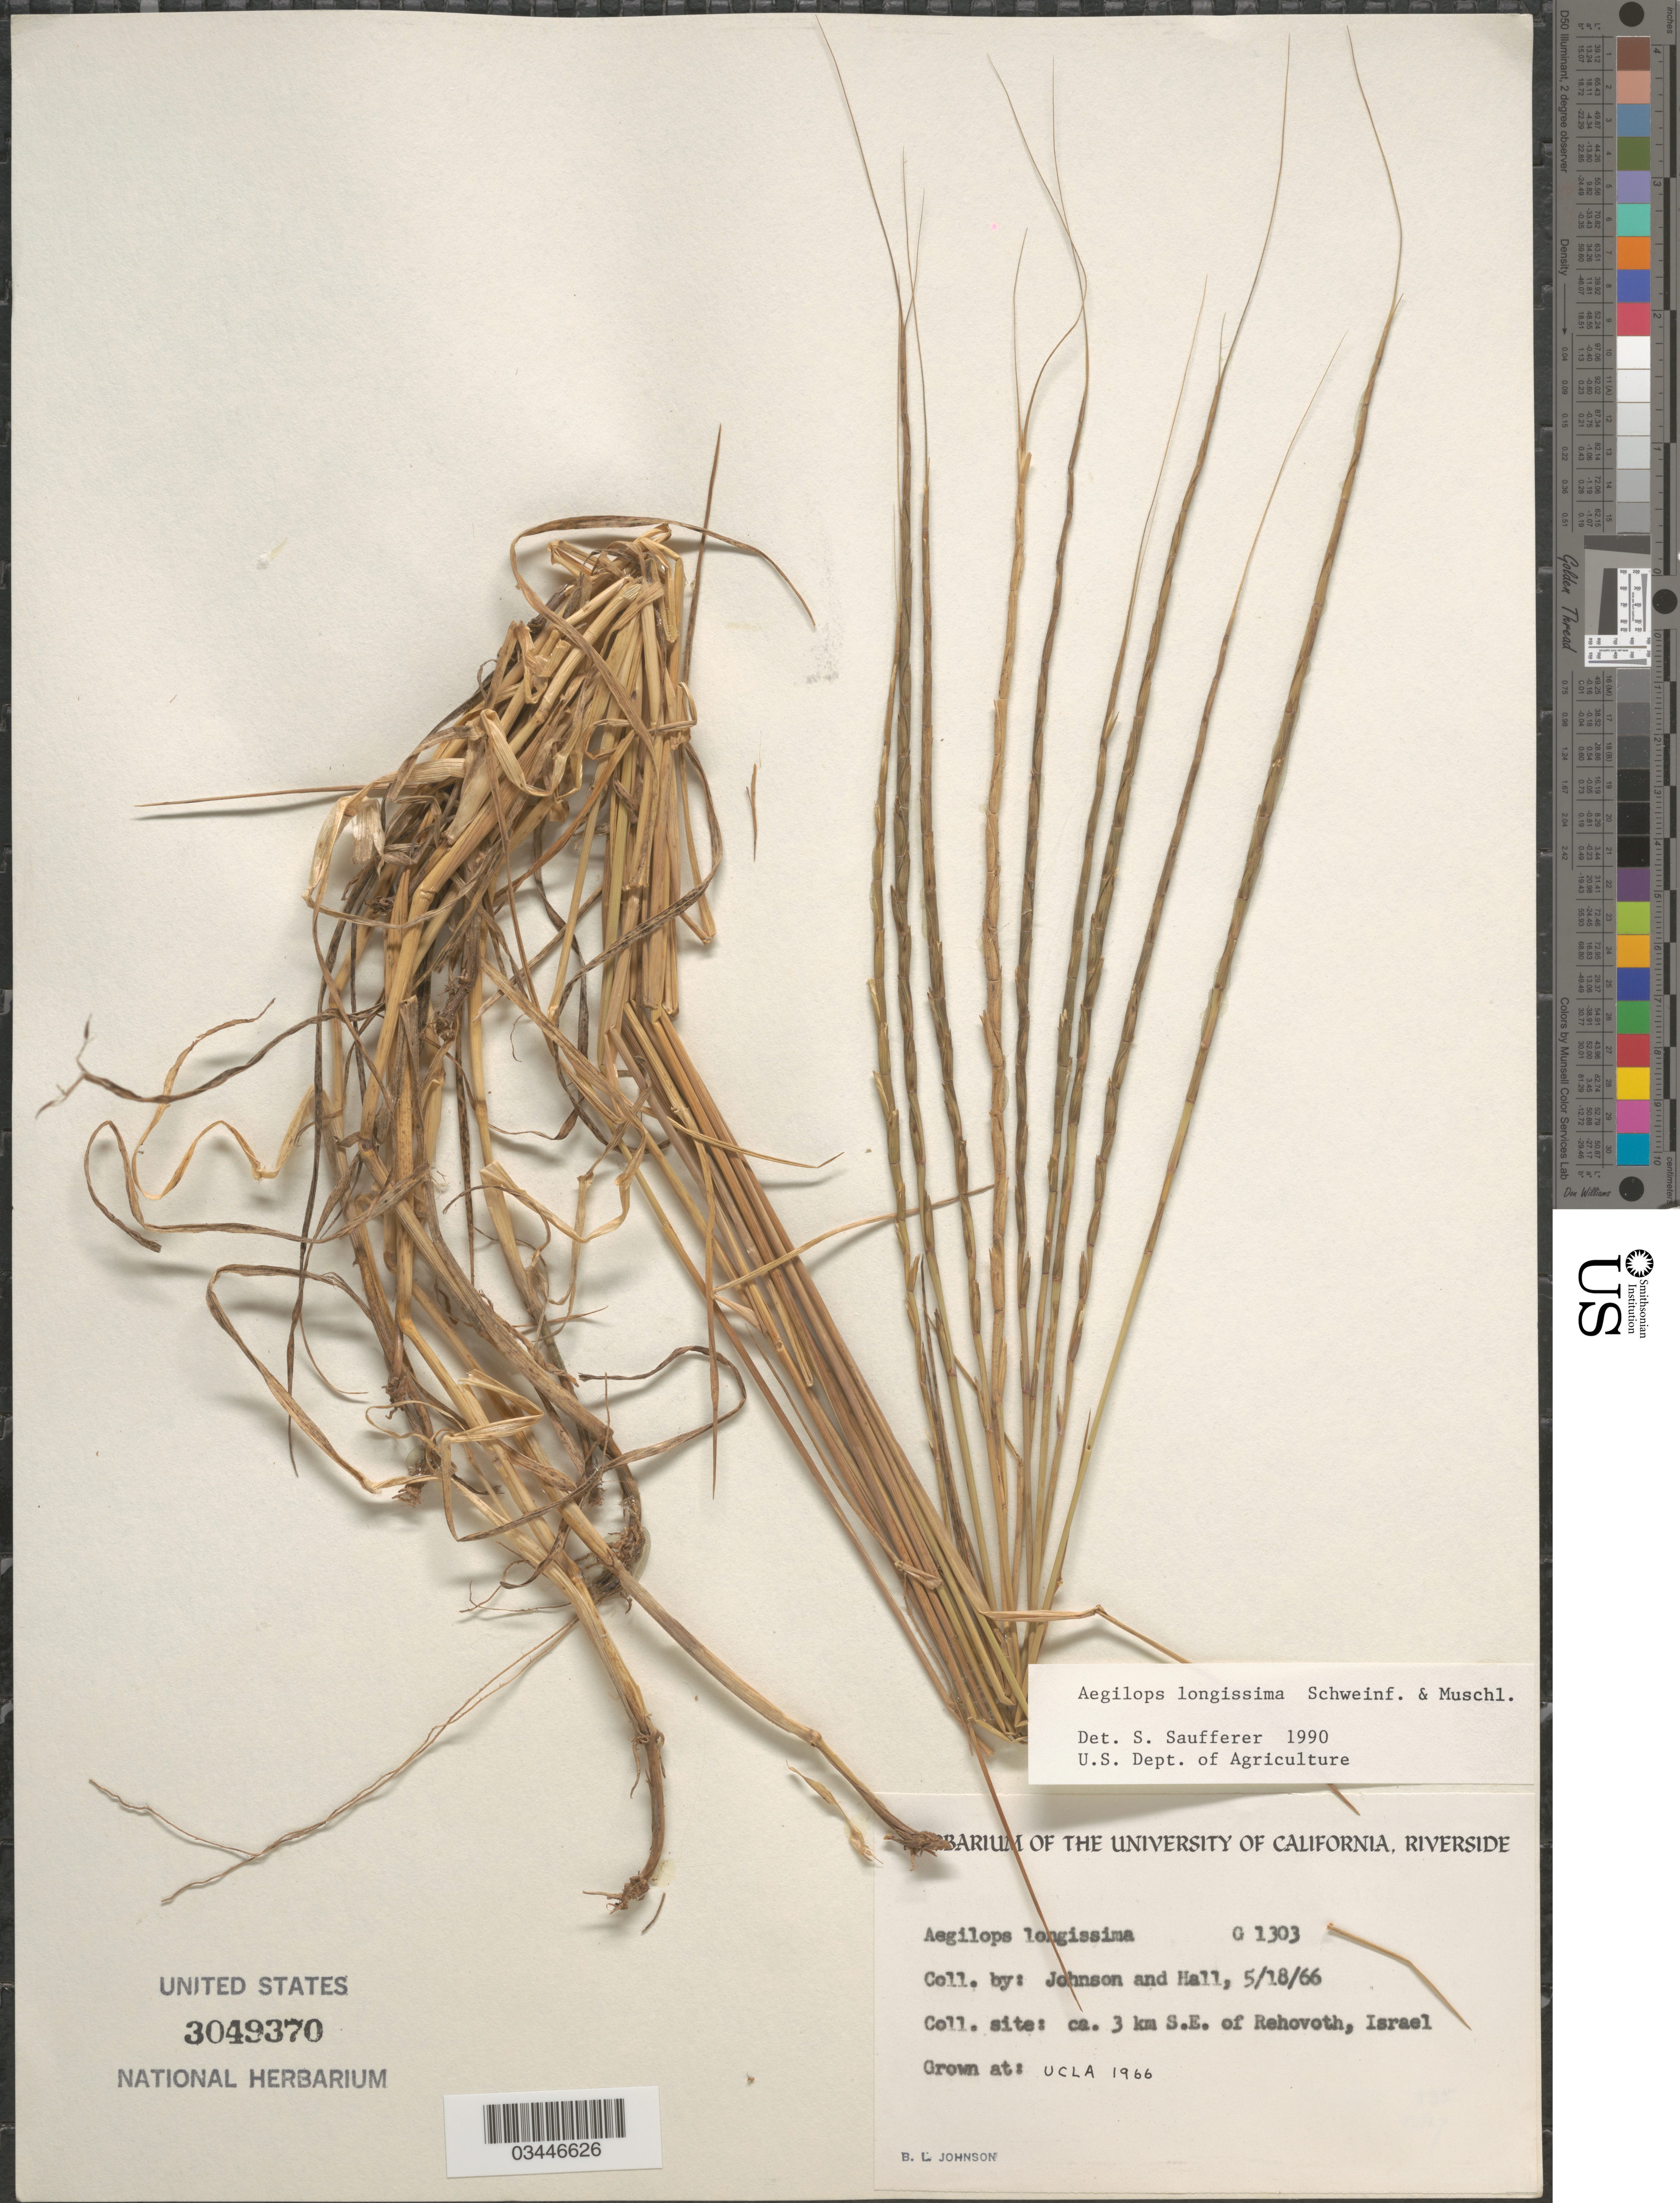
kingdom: Plantae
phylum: Tracheophyta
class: Liliopsida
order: Poales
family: Poaceae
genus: Aegilops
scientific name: Aegilops longissima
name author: Schweinf. & Muschl.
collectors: B. Johnson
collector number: G1303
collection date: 1966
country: United States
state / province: California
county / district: Los Angeles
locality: UCLA.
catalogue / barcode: US 3049370